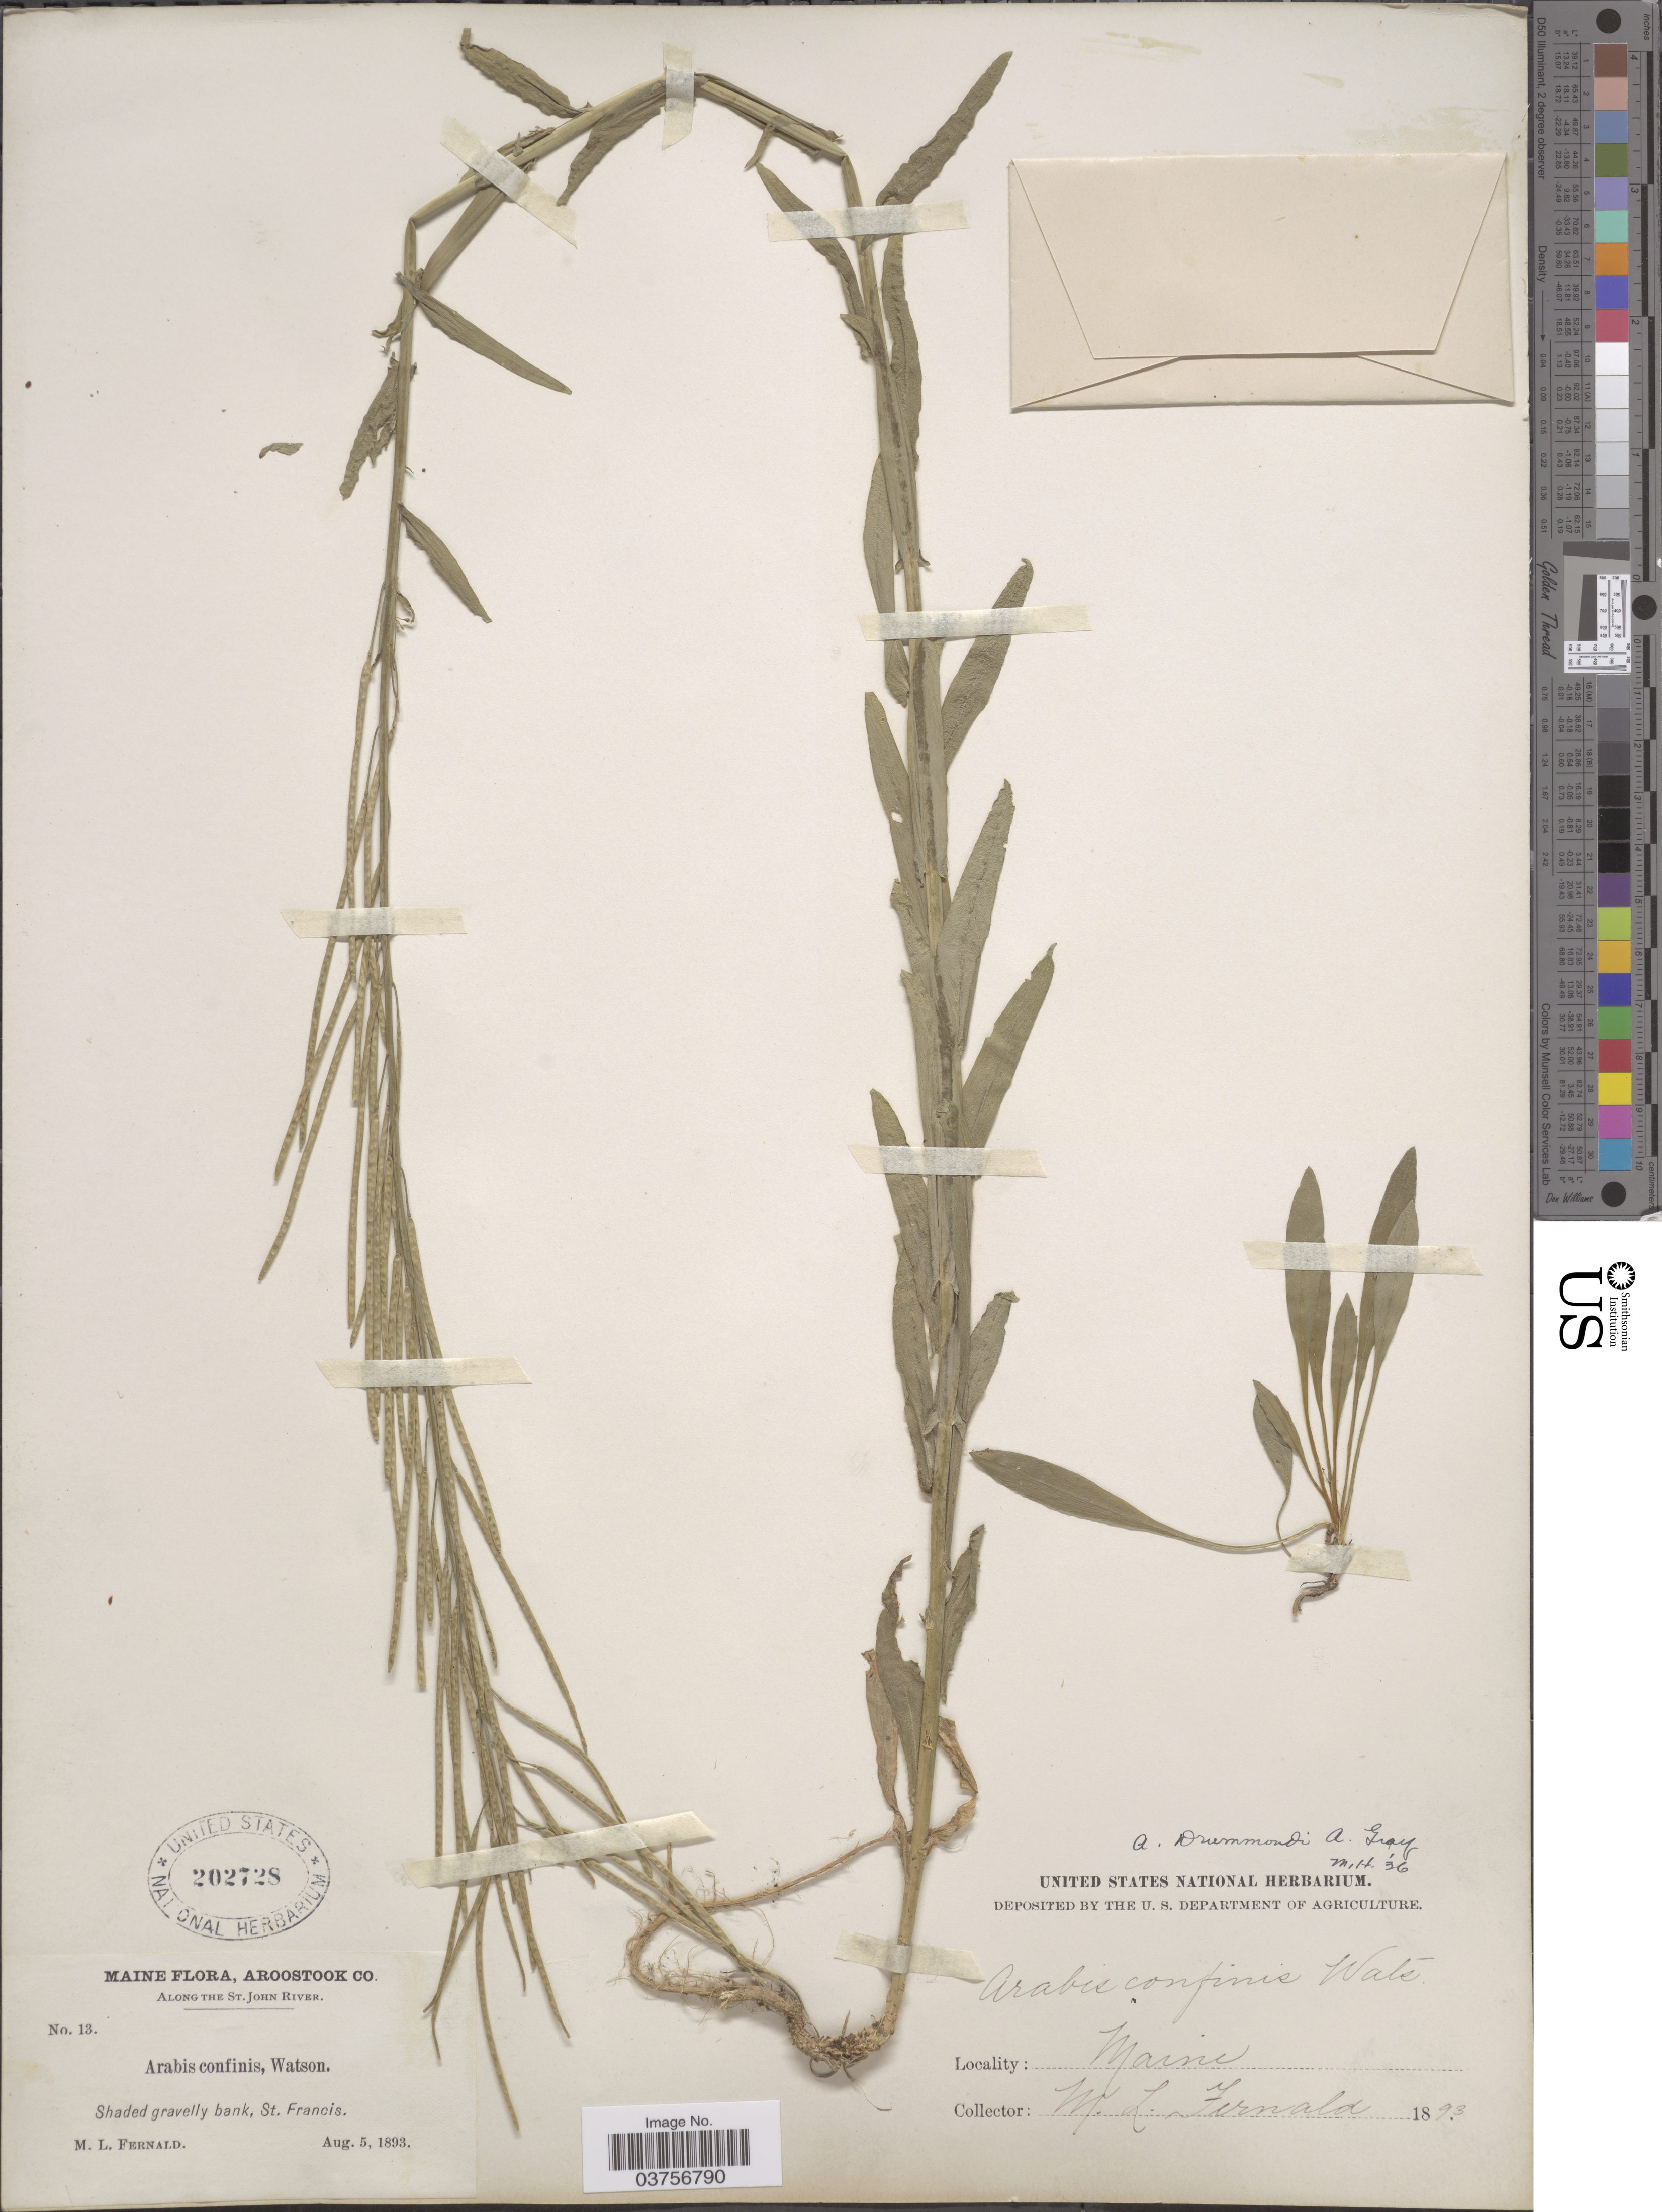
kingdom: Plantae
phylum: Tracheophyta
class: Magnoliopsida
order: Brassicales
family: Brassicaceae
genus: Arabis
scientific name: Arabis drummondii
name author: A. Gray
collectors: M. L. Fernald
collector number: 13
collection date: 1893-08-05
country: United States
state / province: Maine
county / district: Aroostook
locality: Along the St. John River. Shaded gravelly bank, St. Francis.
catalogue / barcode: US 202728